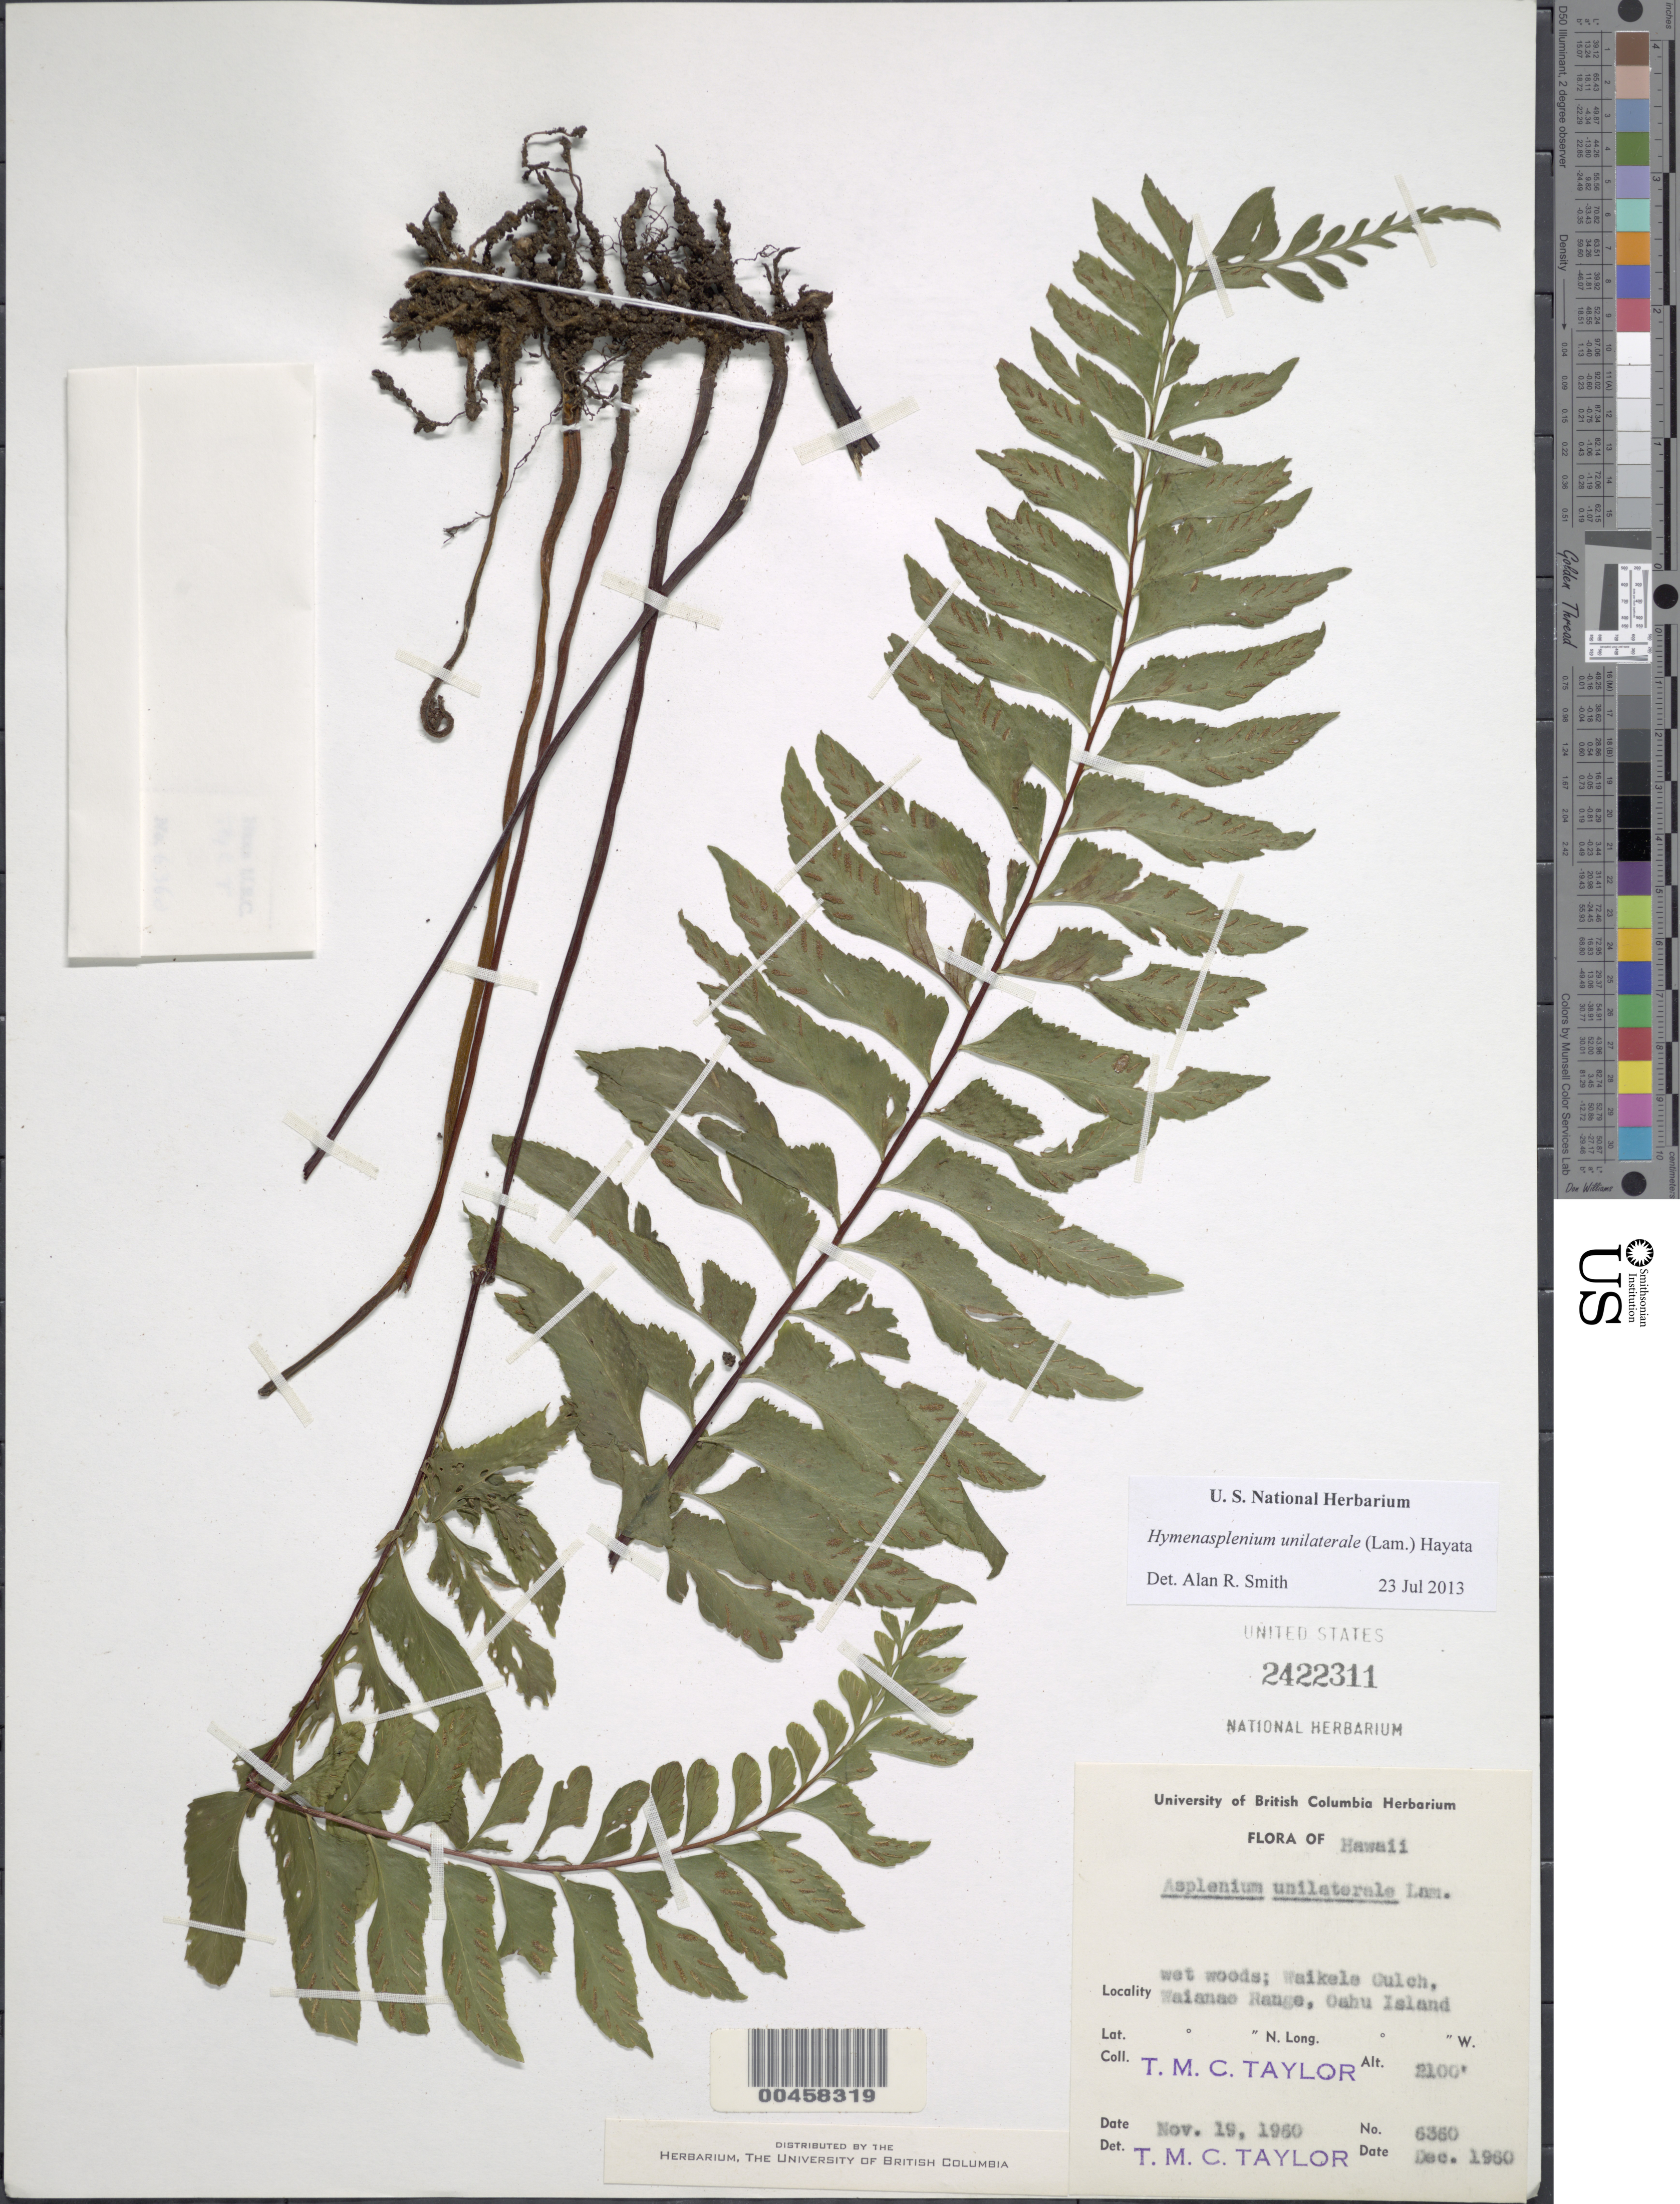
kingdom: Plantae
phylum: Tracheophyta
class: Polypodiopsida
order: Polypodiales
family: Aspleniaceae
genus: Hymenasplenium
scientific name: Hymenasplenium unilaterale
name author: (Lam.) Hayata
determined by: Smith, Alan R., (UC)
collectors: T. M. C. Taylor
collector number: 6360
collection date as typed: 19 Nov 1960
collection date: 1960-11-19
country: United States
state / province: Hawaii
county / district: Honolulu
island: Oahu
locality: Waikele Gulch, Waianae Range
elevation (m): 640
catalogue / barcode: US 2422311